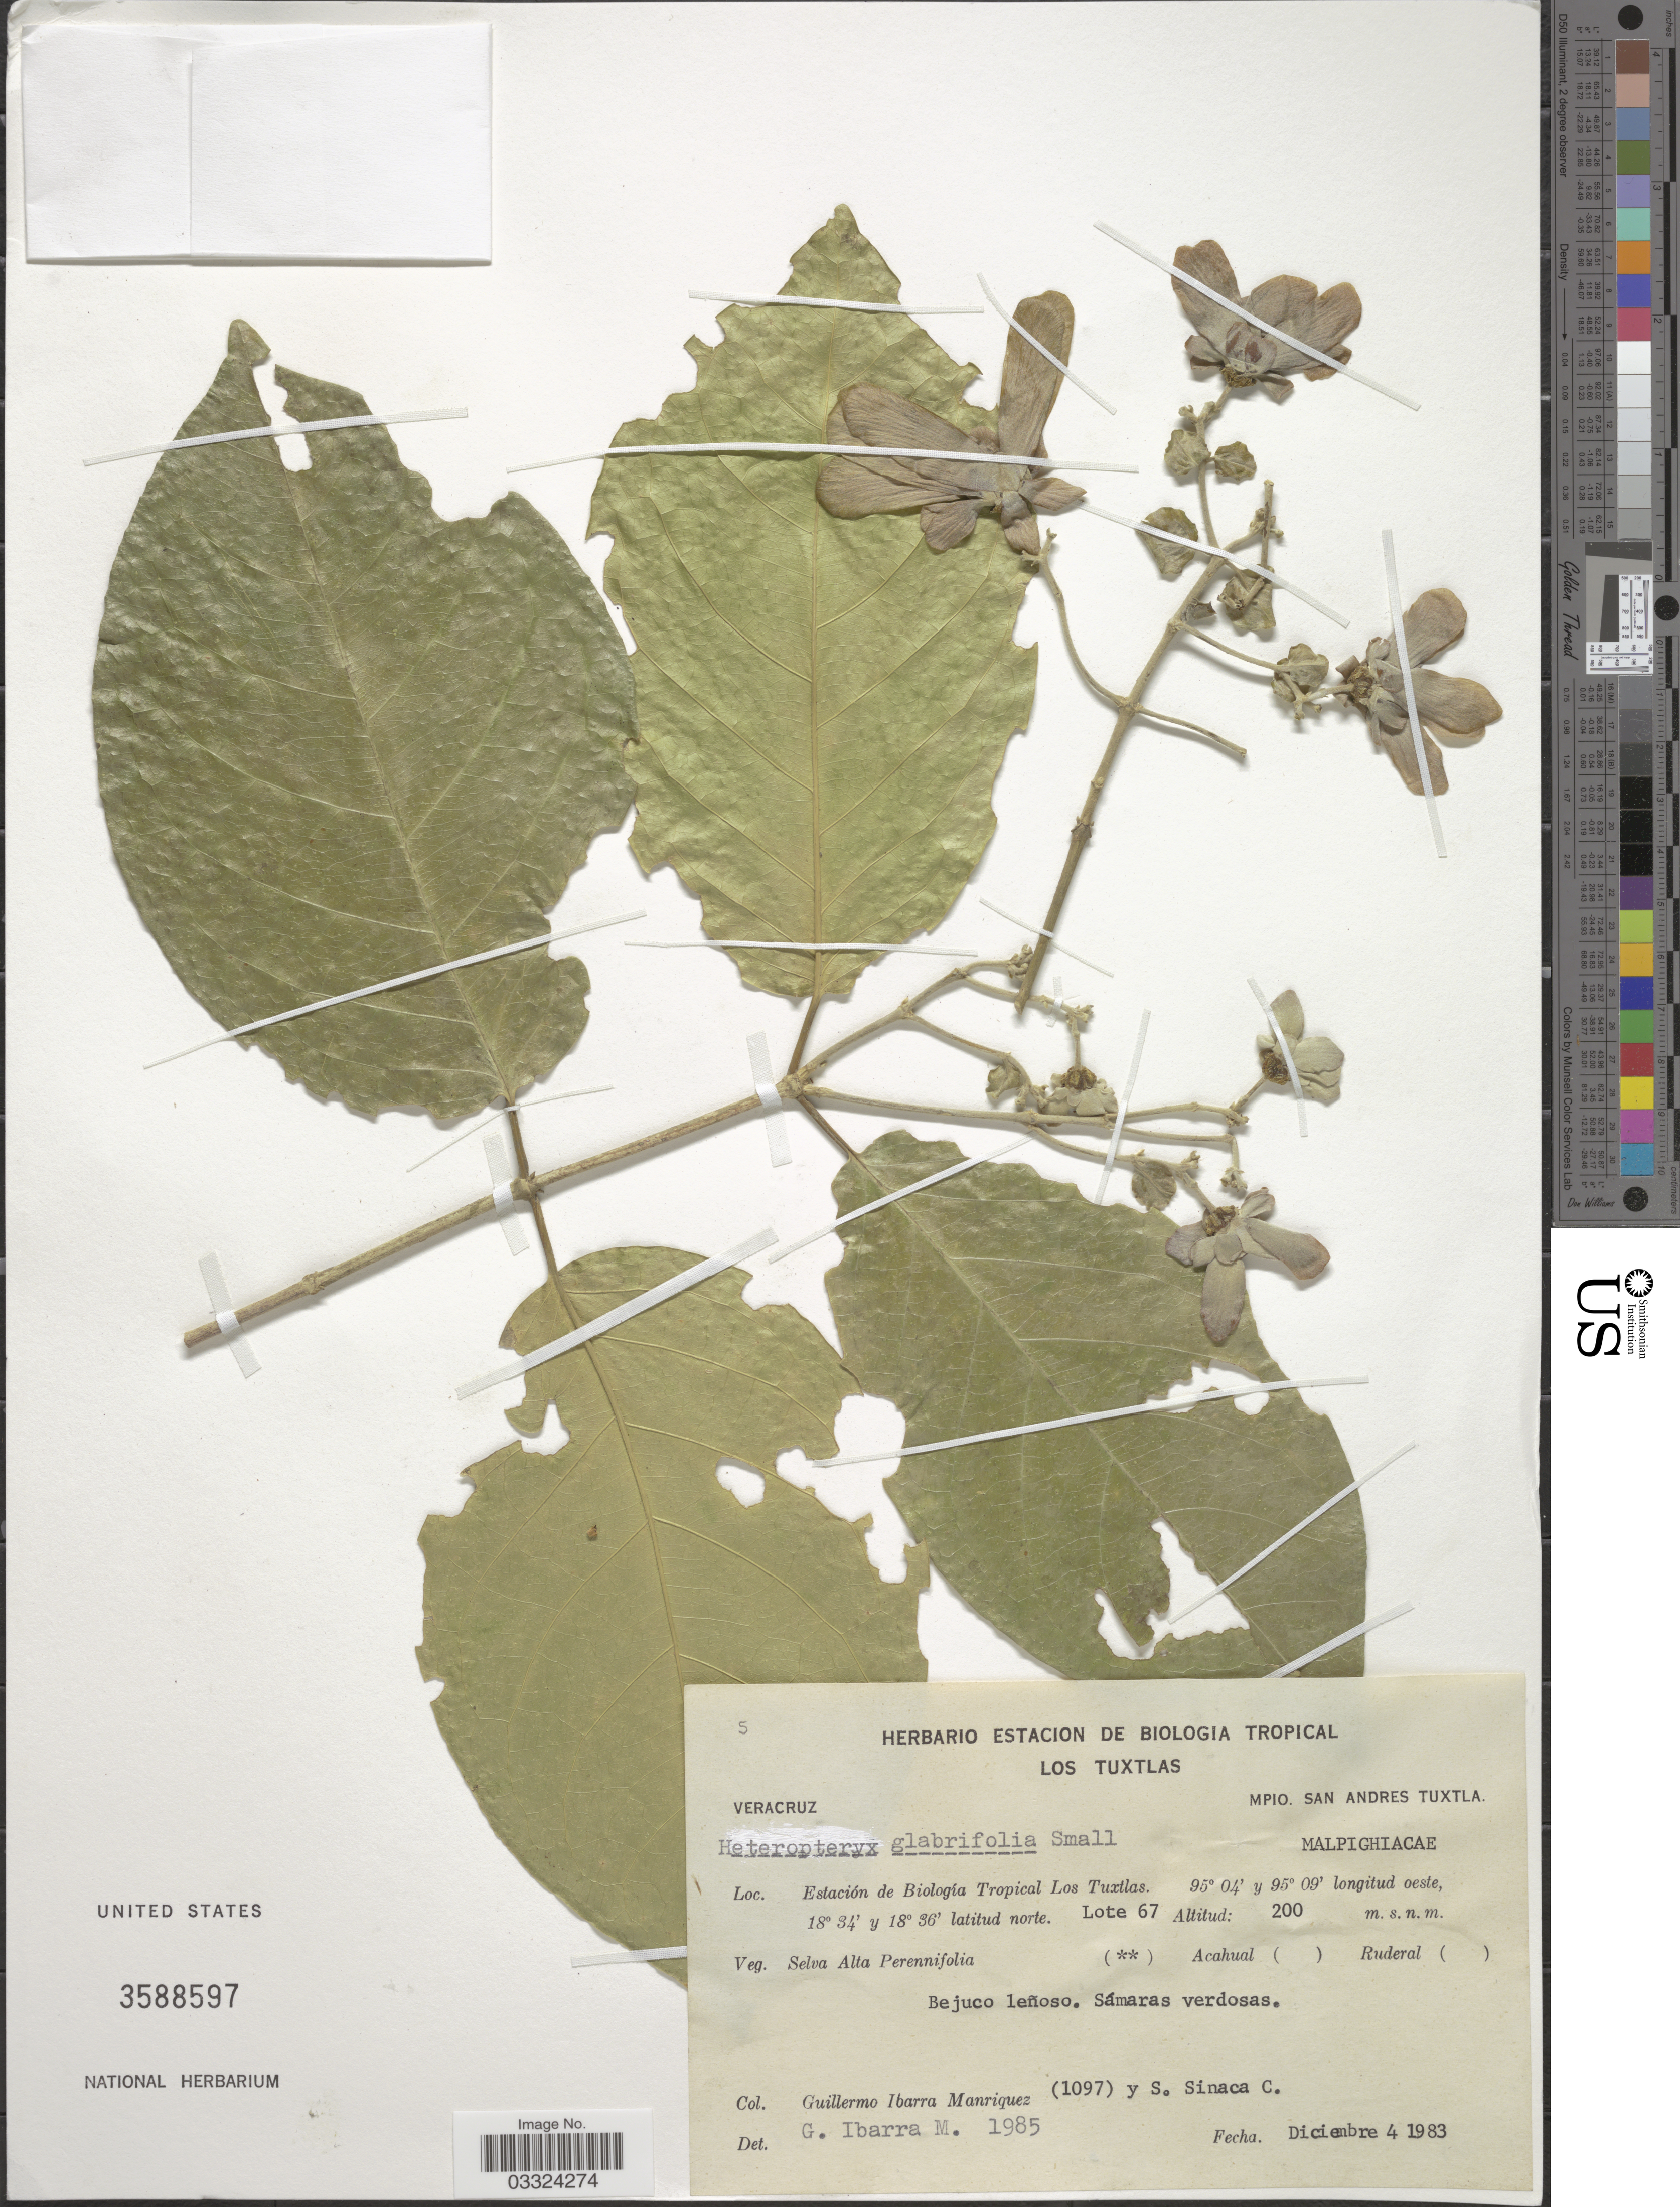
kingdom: Plantae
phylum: Tracheophyta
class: Magnoliopsida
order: Malpighiales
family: Malpighiaceae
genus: Tetrapterys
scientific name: Tetrapterys goudotiana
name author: Triana & Planch.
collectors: G. Ibarra M. & S. Sinaca Colin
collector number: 1097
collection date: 1983-12-04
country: Mexico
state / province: Veracruz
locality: Veracruz. Mpio. San Andres Tuxtla. Estación de Biología Tropical Los Tuxtlas. Lote 67.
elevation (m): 200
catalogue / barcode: US 3588597